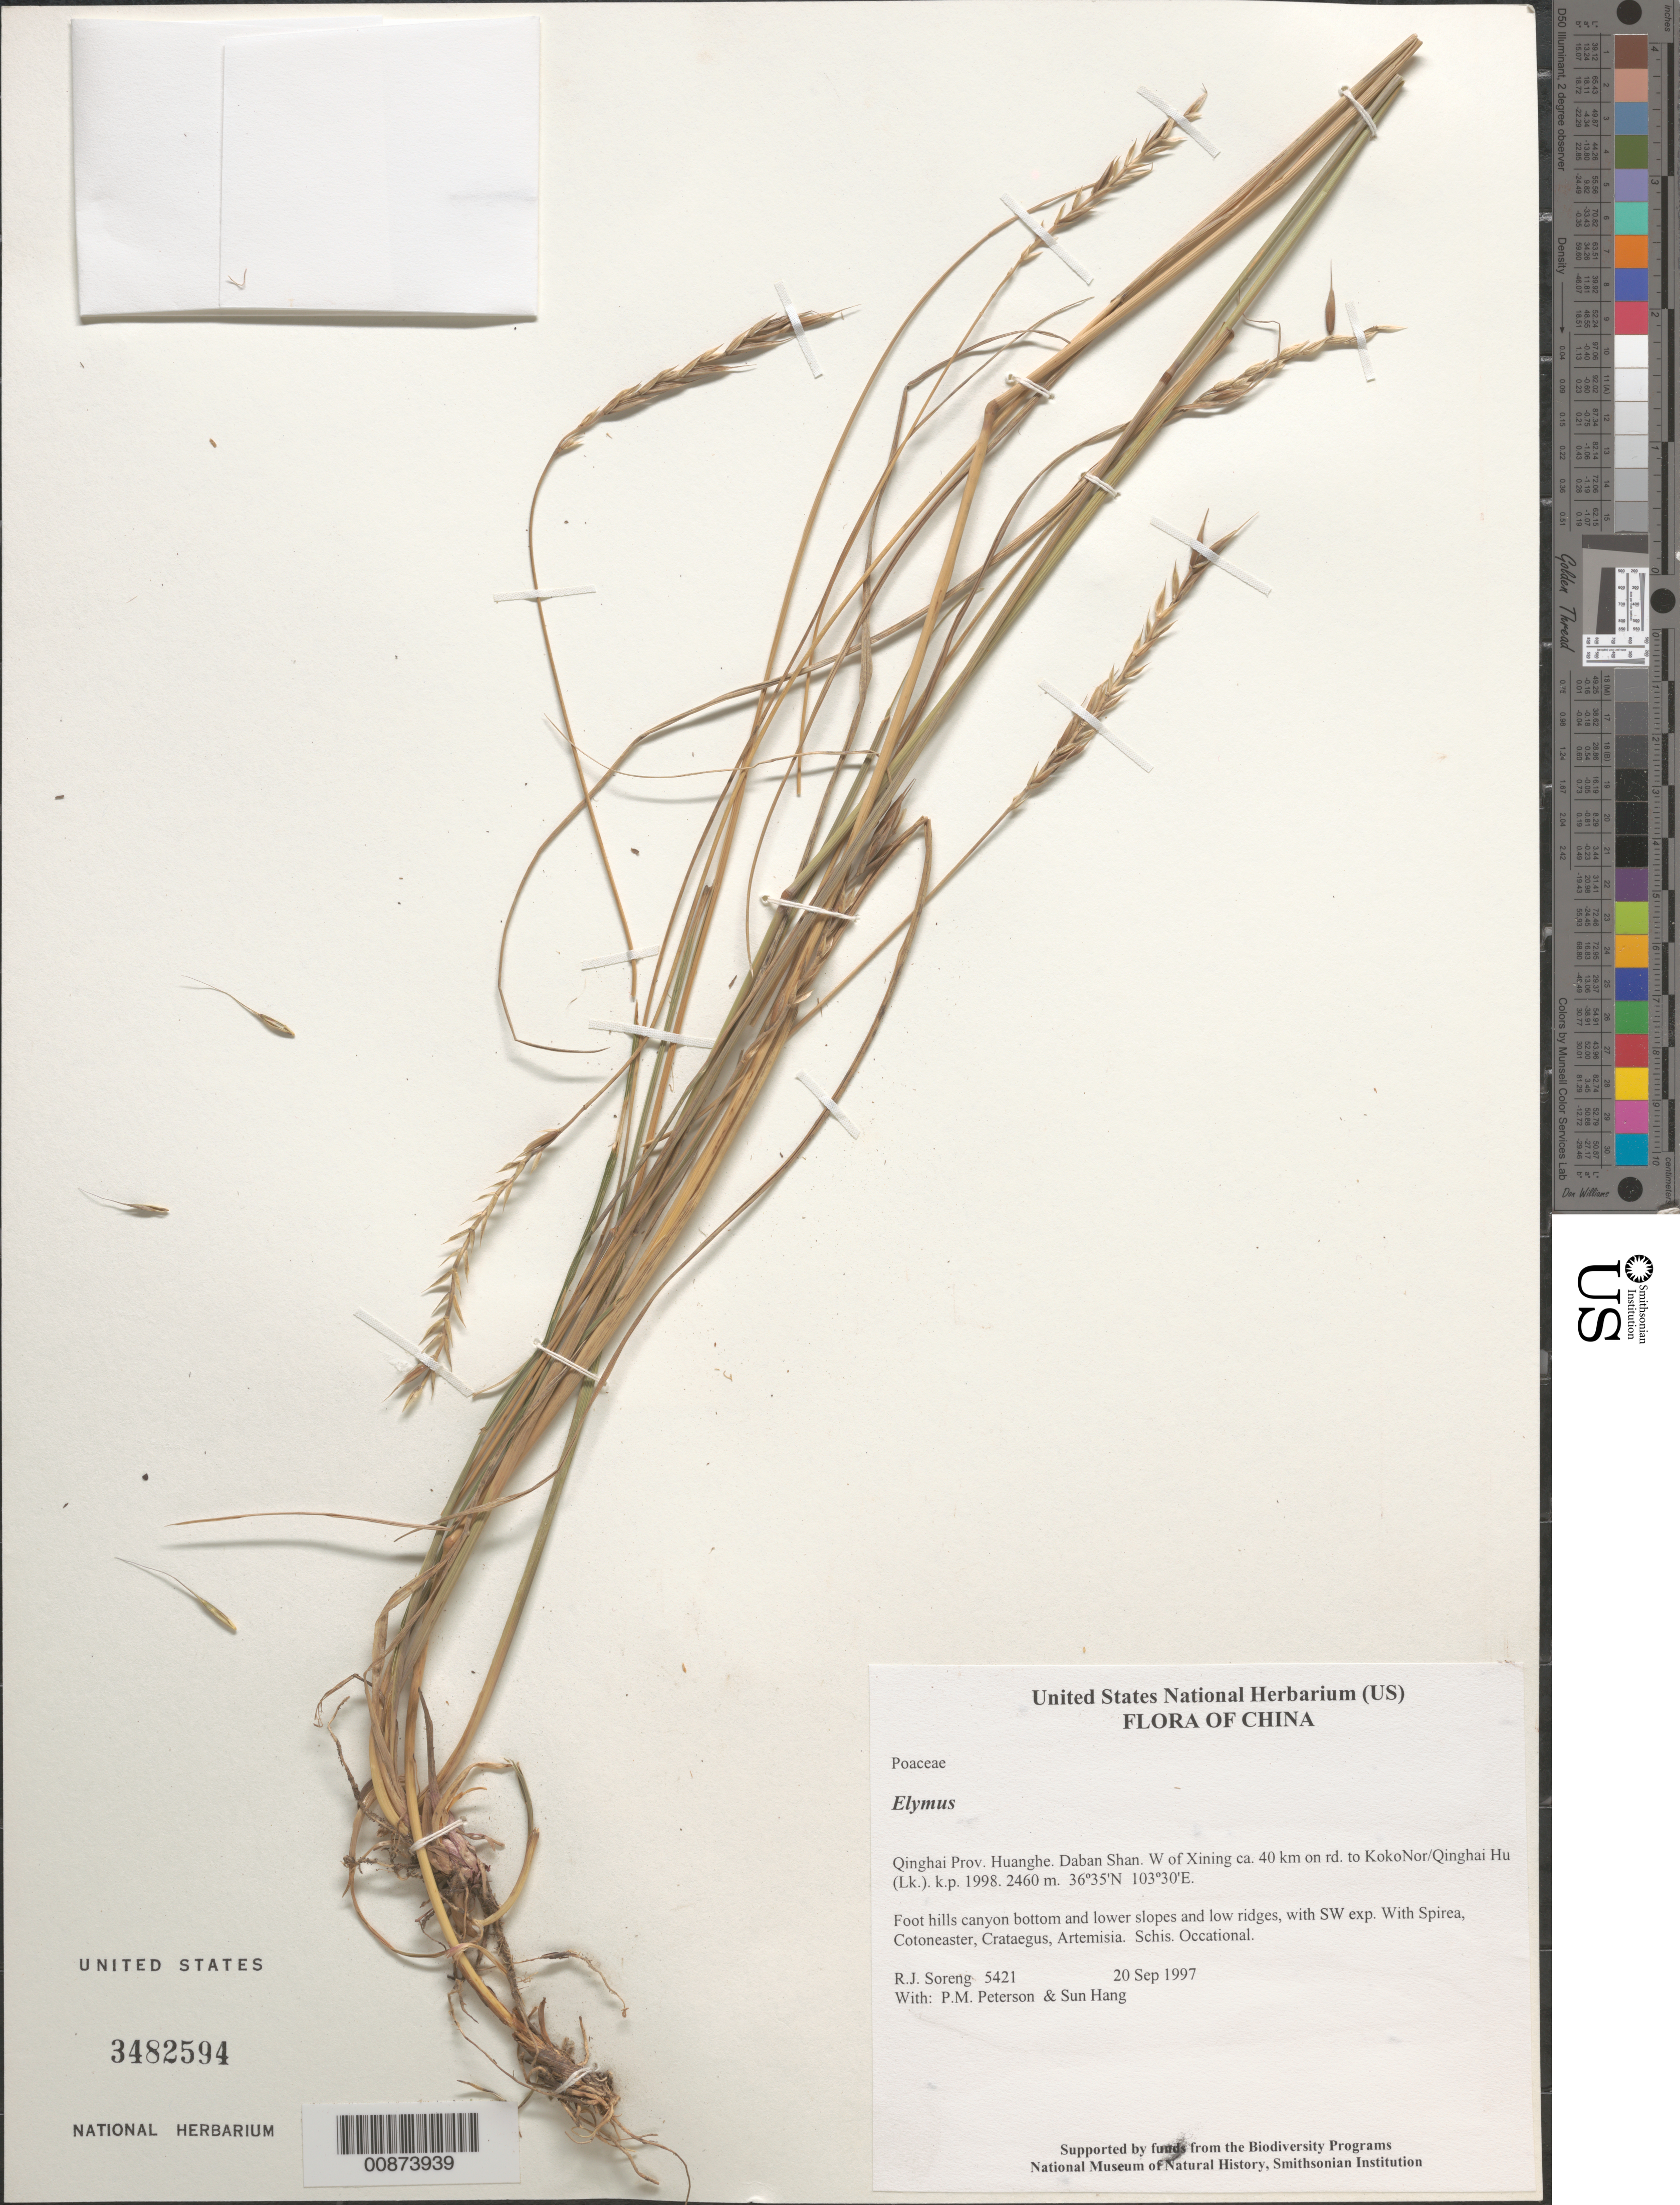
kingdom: Plantae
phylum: Tracheophyta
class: Liliopsida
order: Poales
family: Poaceae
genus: Elymus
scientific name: Elymus sp.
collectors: R. J. Soreng, P. M. Peterson & Sun Hang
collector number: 5421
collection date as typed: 20 Sep 1997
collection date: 1997-09-20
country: China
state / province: Qinghai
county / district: Huanghe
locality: Daban Shan. W of Xining ca. 40 km on rd. to KokoNor/Qinghai Hu (Lk.). k.p. 1998.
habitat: Foot hills canyon bottom and lower slopes and low ridges, with SW exp. With Spirea, Cotoneaster, Crataegus, Artemisia. Schis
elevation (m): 2460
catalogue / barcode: US 3482594